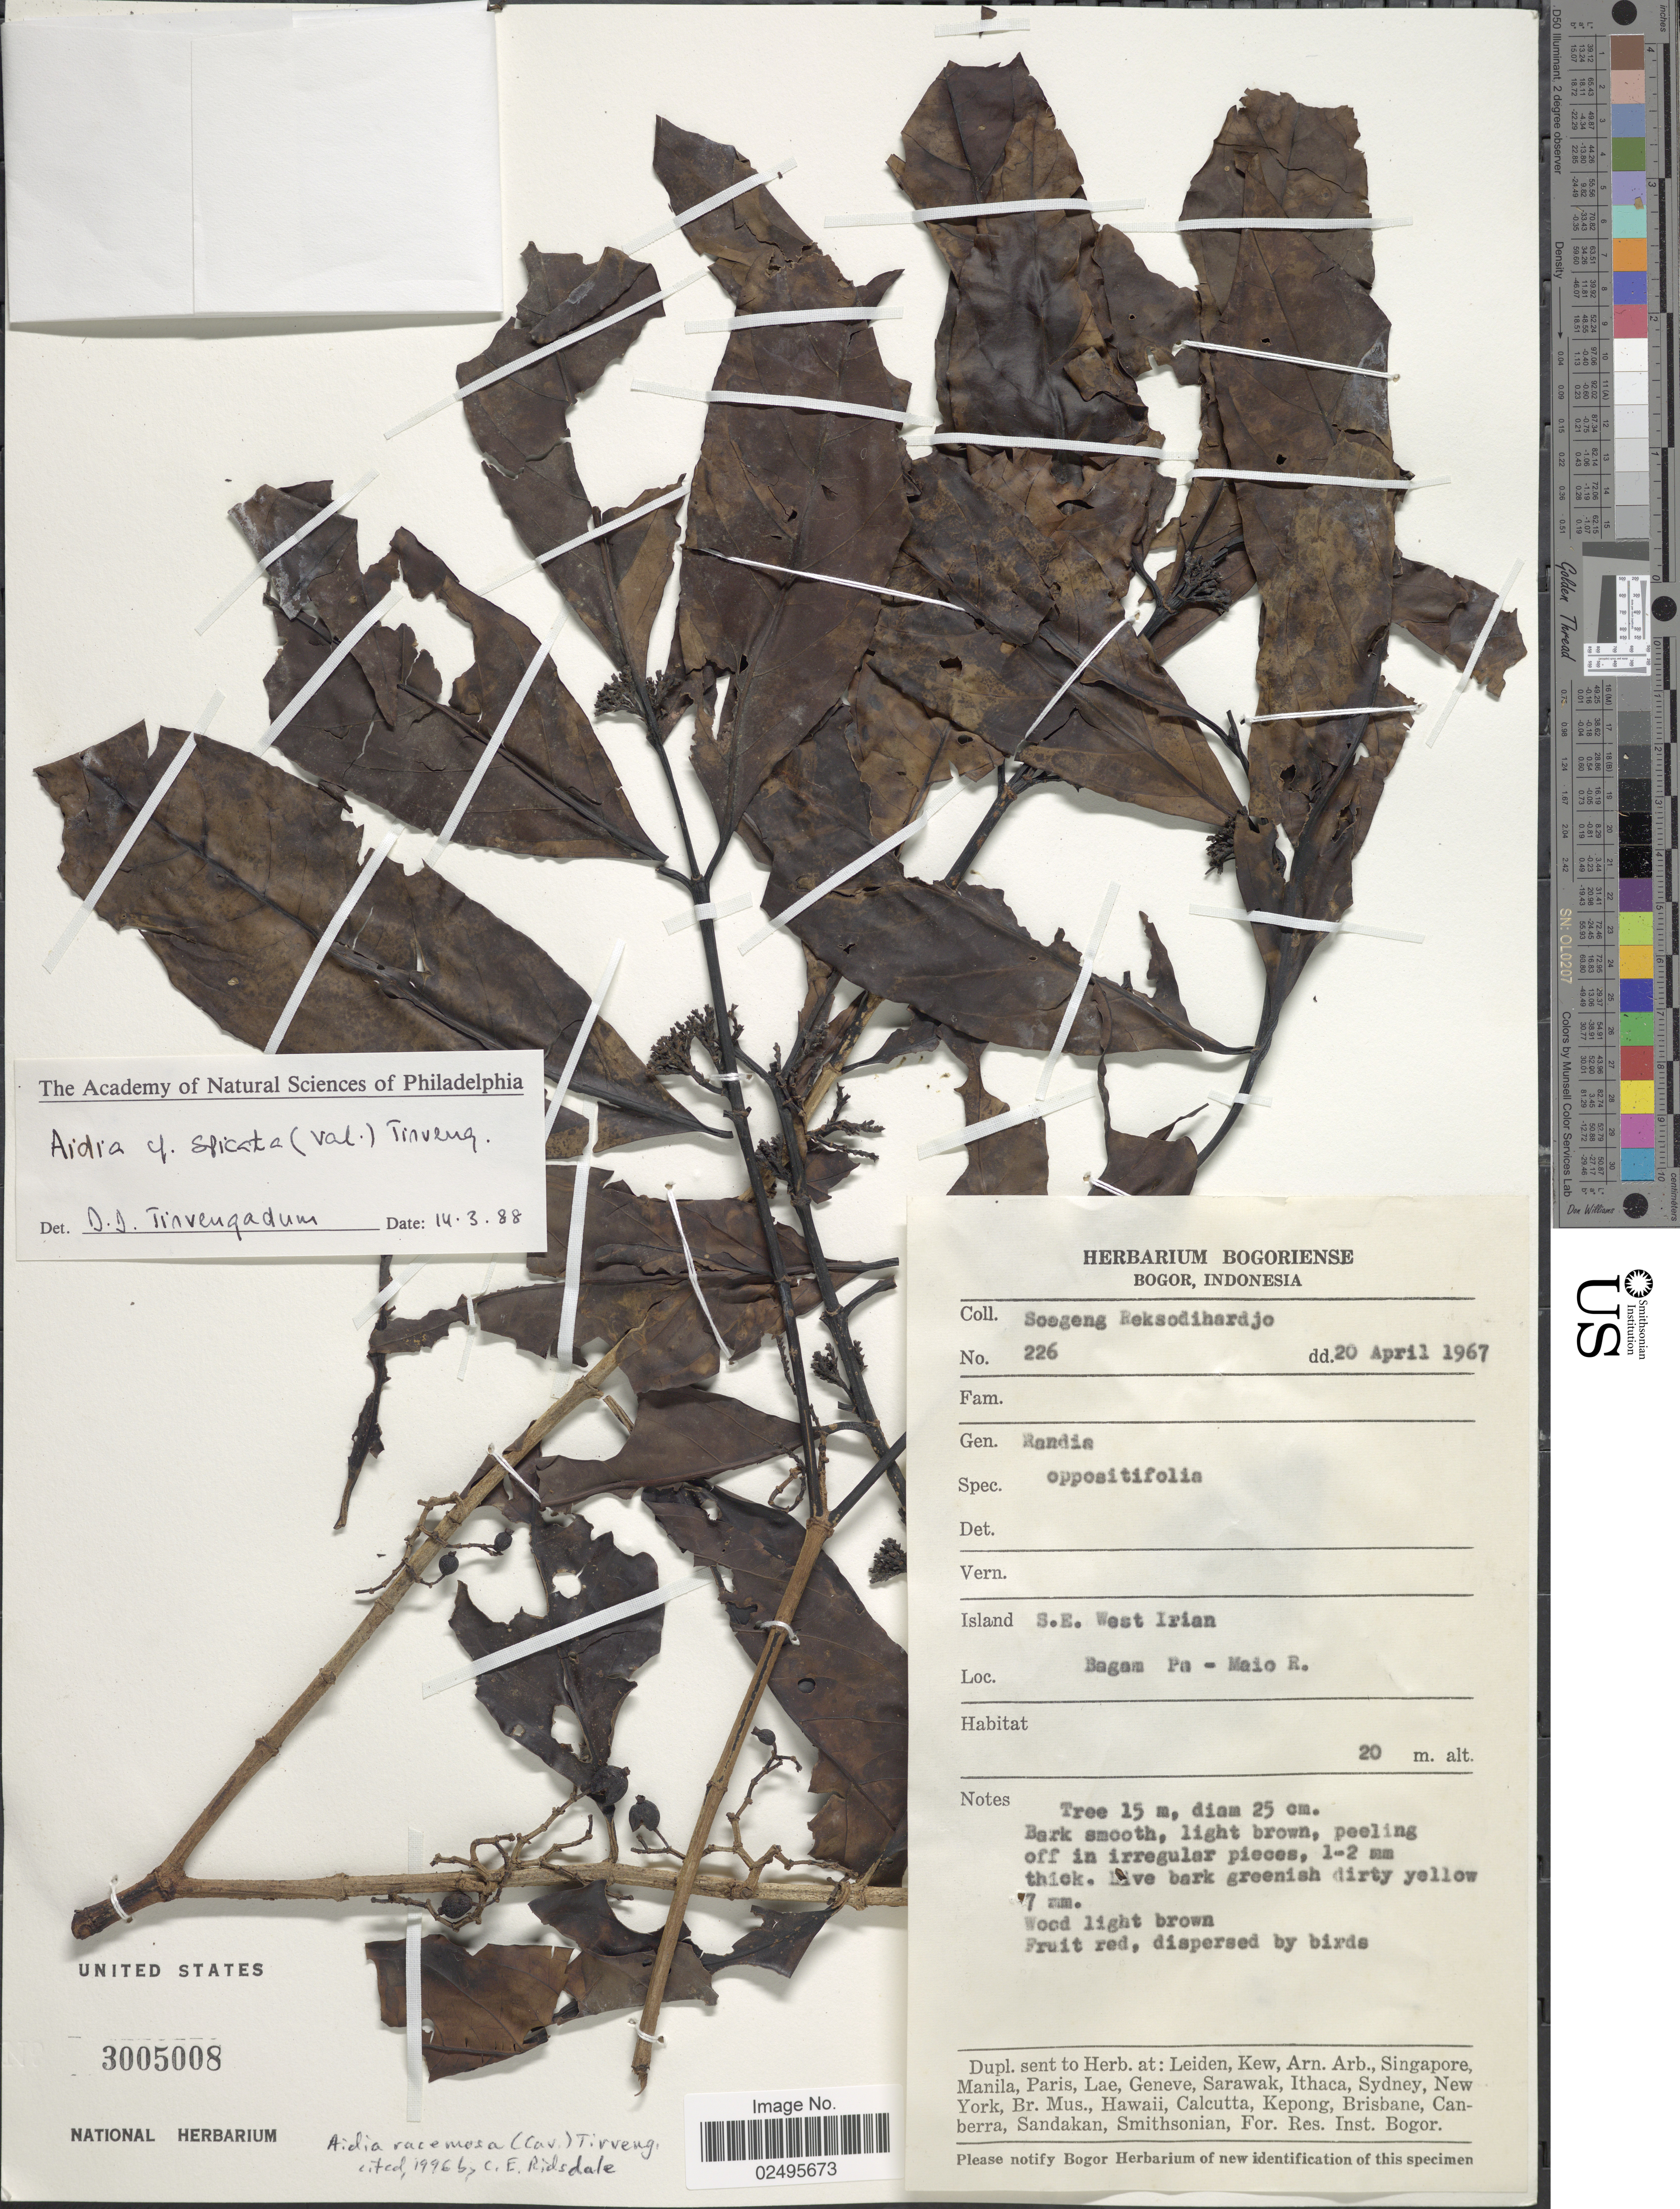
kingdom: Plantae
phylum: Tracheophyta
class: Magnoliopsida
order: Gentianales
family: Rubiaceae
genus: Aidia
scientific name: Aidia racemosa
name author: (Cav.) Tirv.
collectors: W. Soegeng-Reksodihardjo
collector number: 226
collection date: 1967-04-20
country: Indonesia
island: New Guinea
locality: S. E. West Irian. Bagam Pa - Maio R.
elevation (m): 20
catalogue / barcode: US 3005008